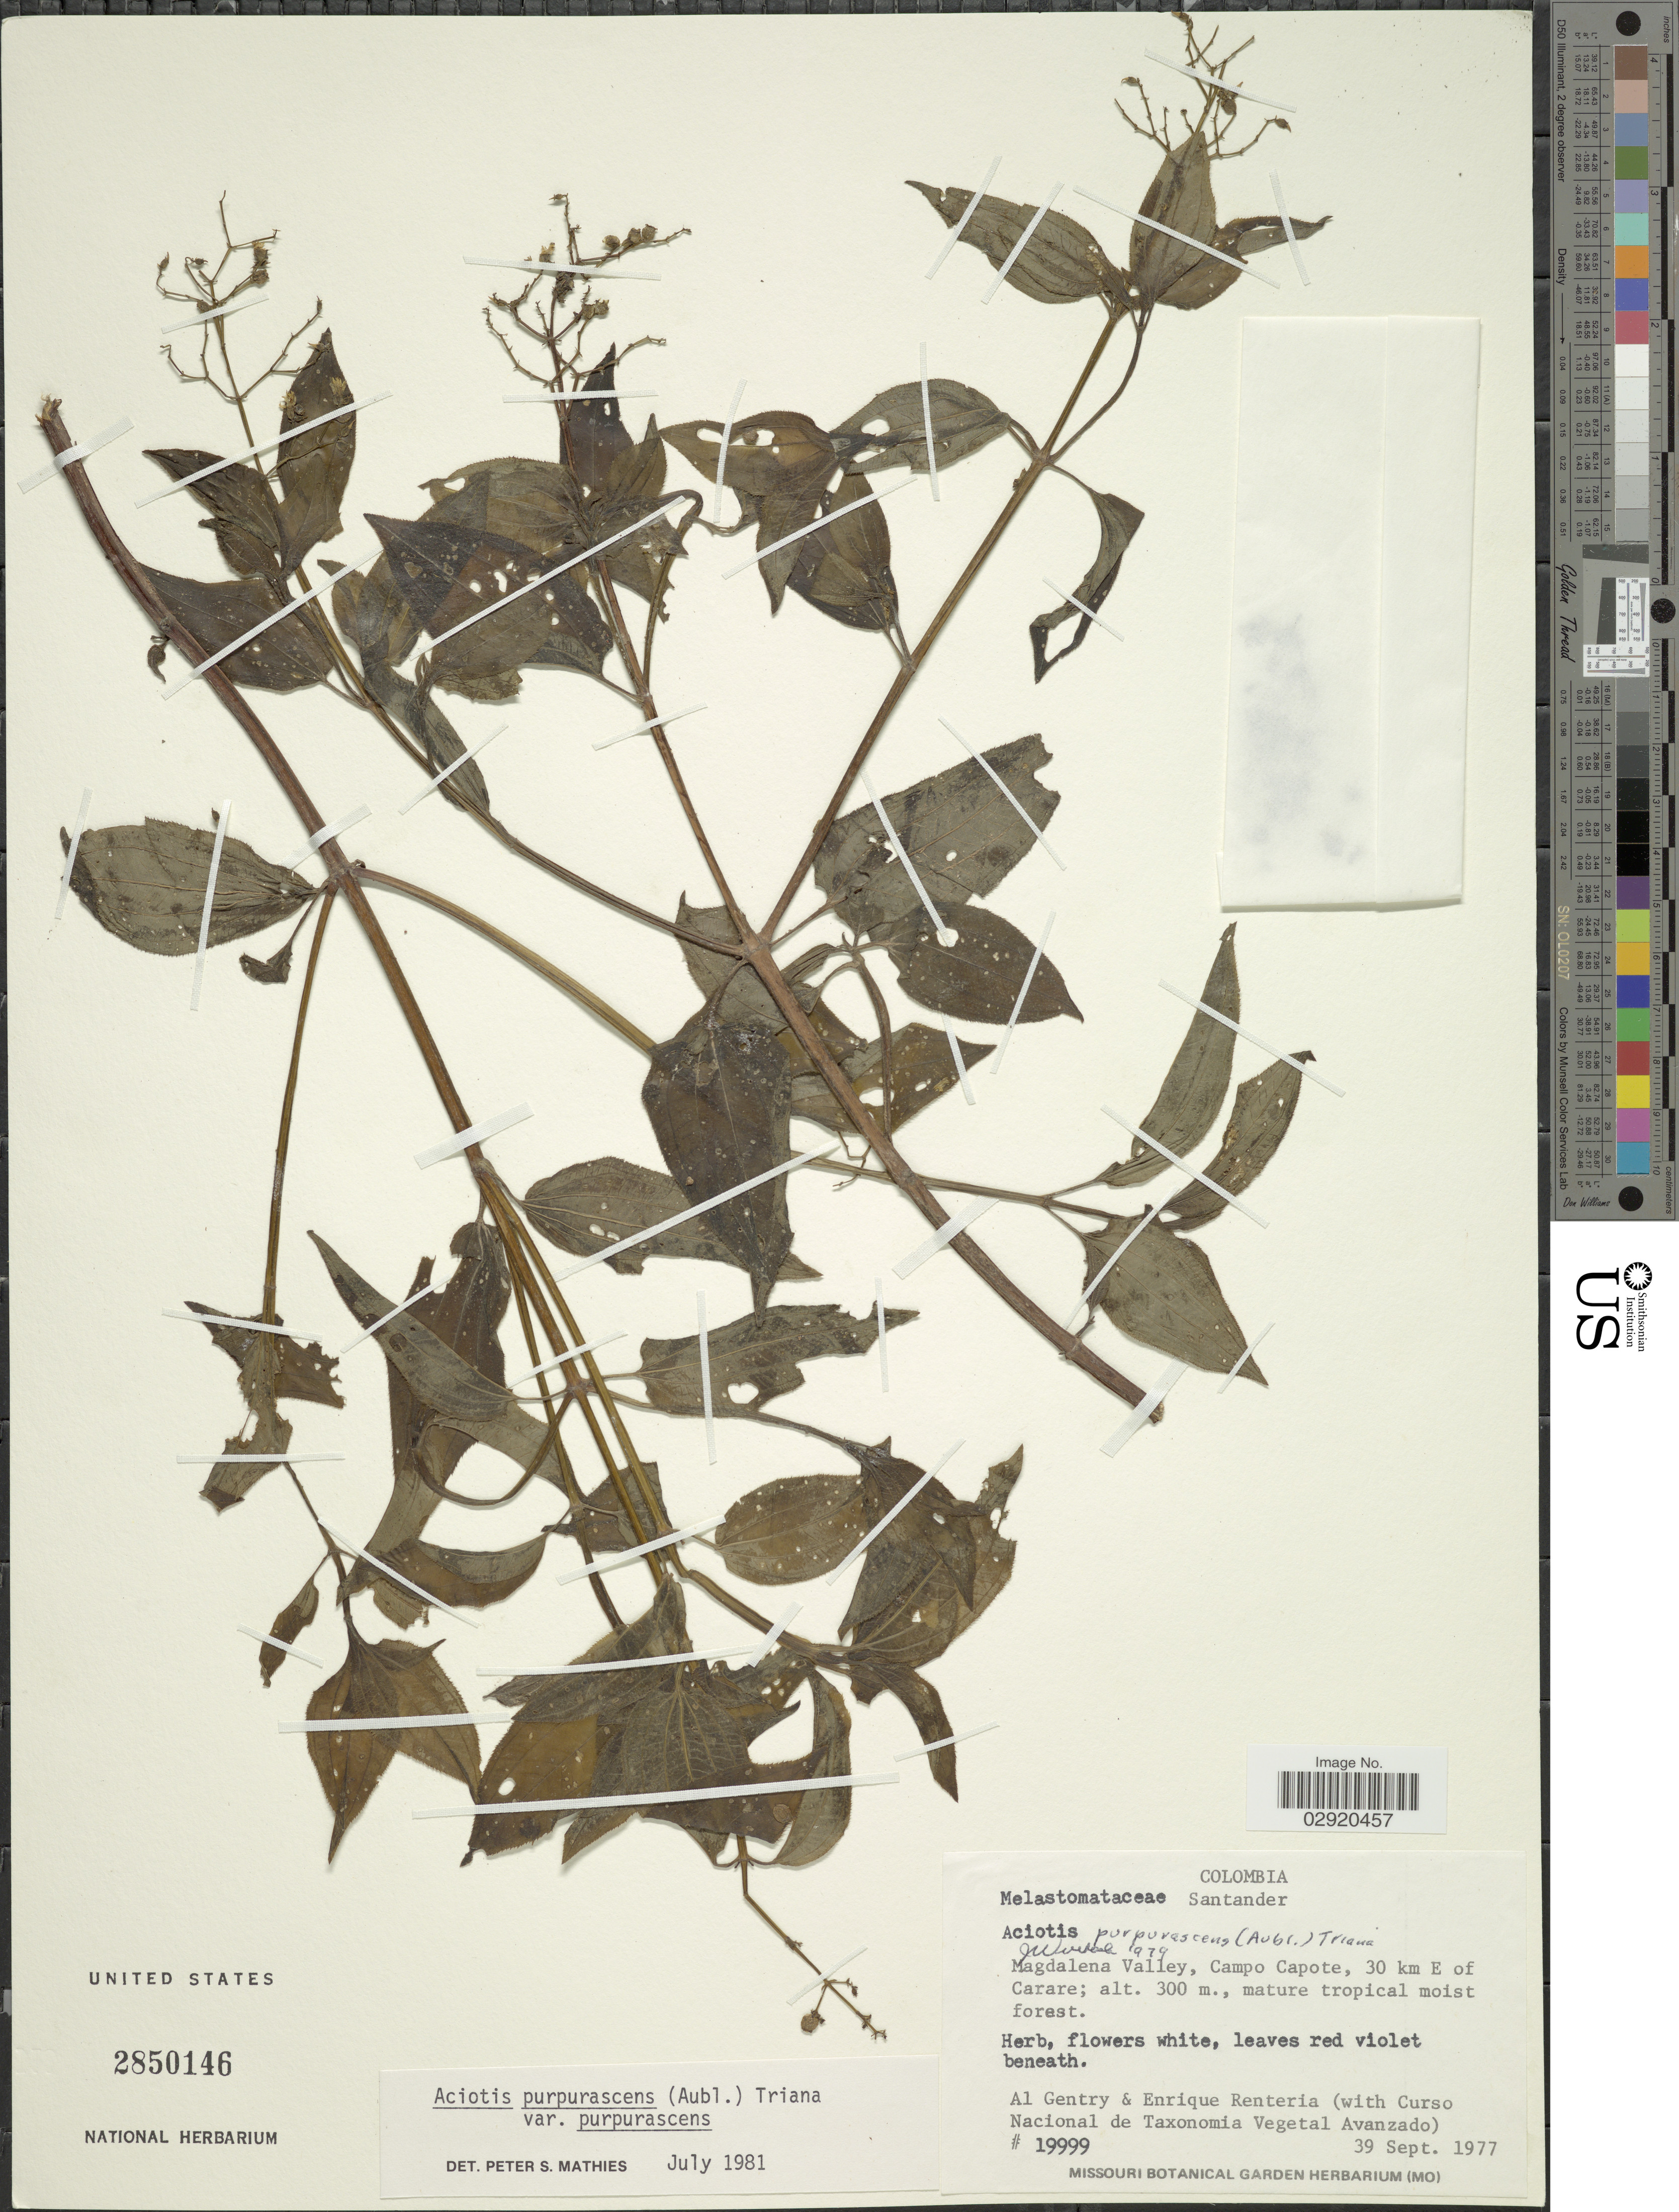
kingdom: Plantae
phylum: Tracheophyta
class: Magnoliopsida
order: Myrtales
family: Melastomataceae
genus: Aciotis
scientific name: Aciotis purpurascens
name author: (Aubl.) Triana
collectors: A. H. Gentry & E. Renteria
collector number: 19999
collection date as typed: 39 Sept. 1977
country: Colombia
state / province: Santander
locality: Magdalena Valley, Campo Capote, 30 km E of Carare.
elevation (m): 300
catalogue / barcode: US 2850146